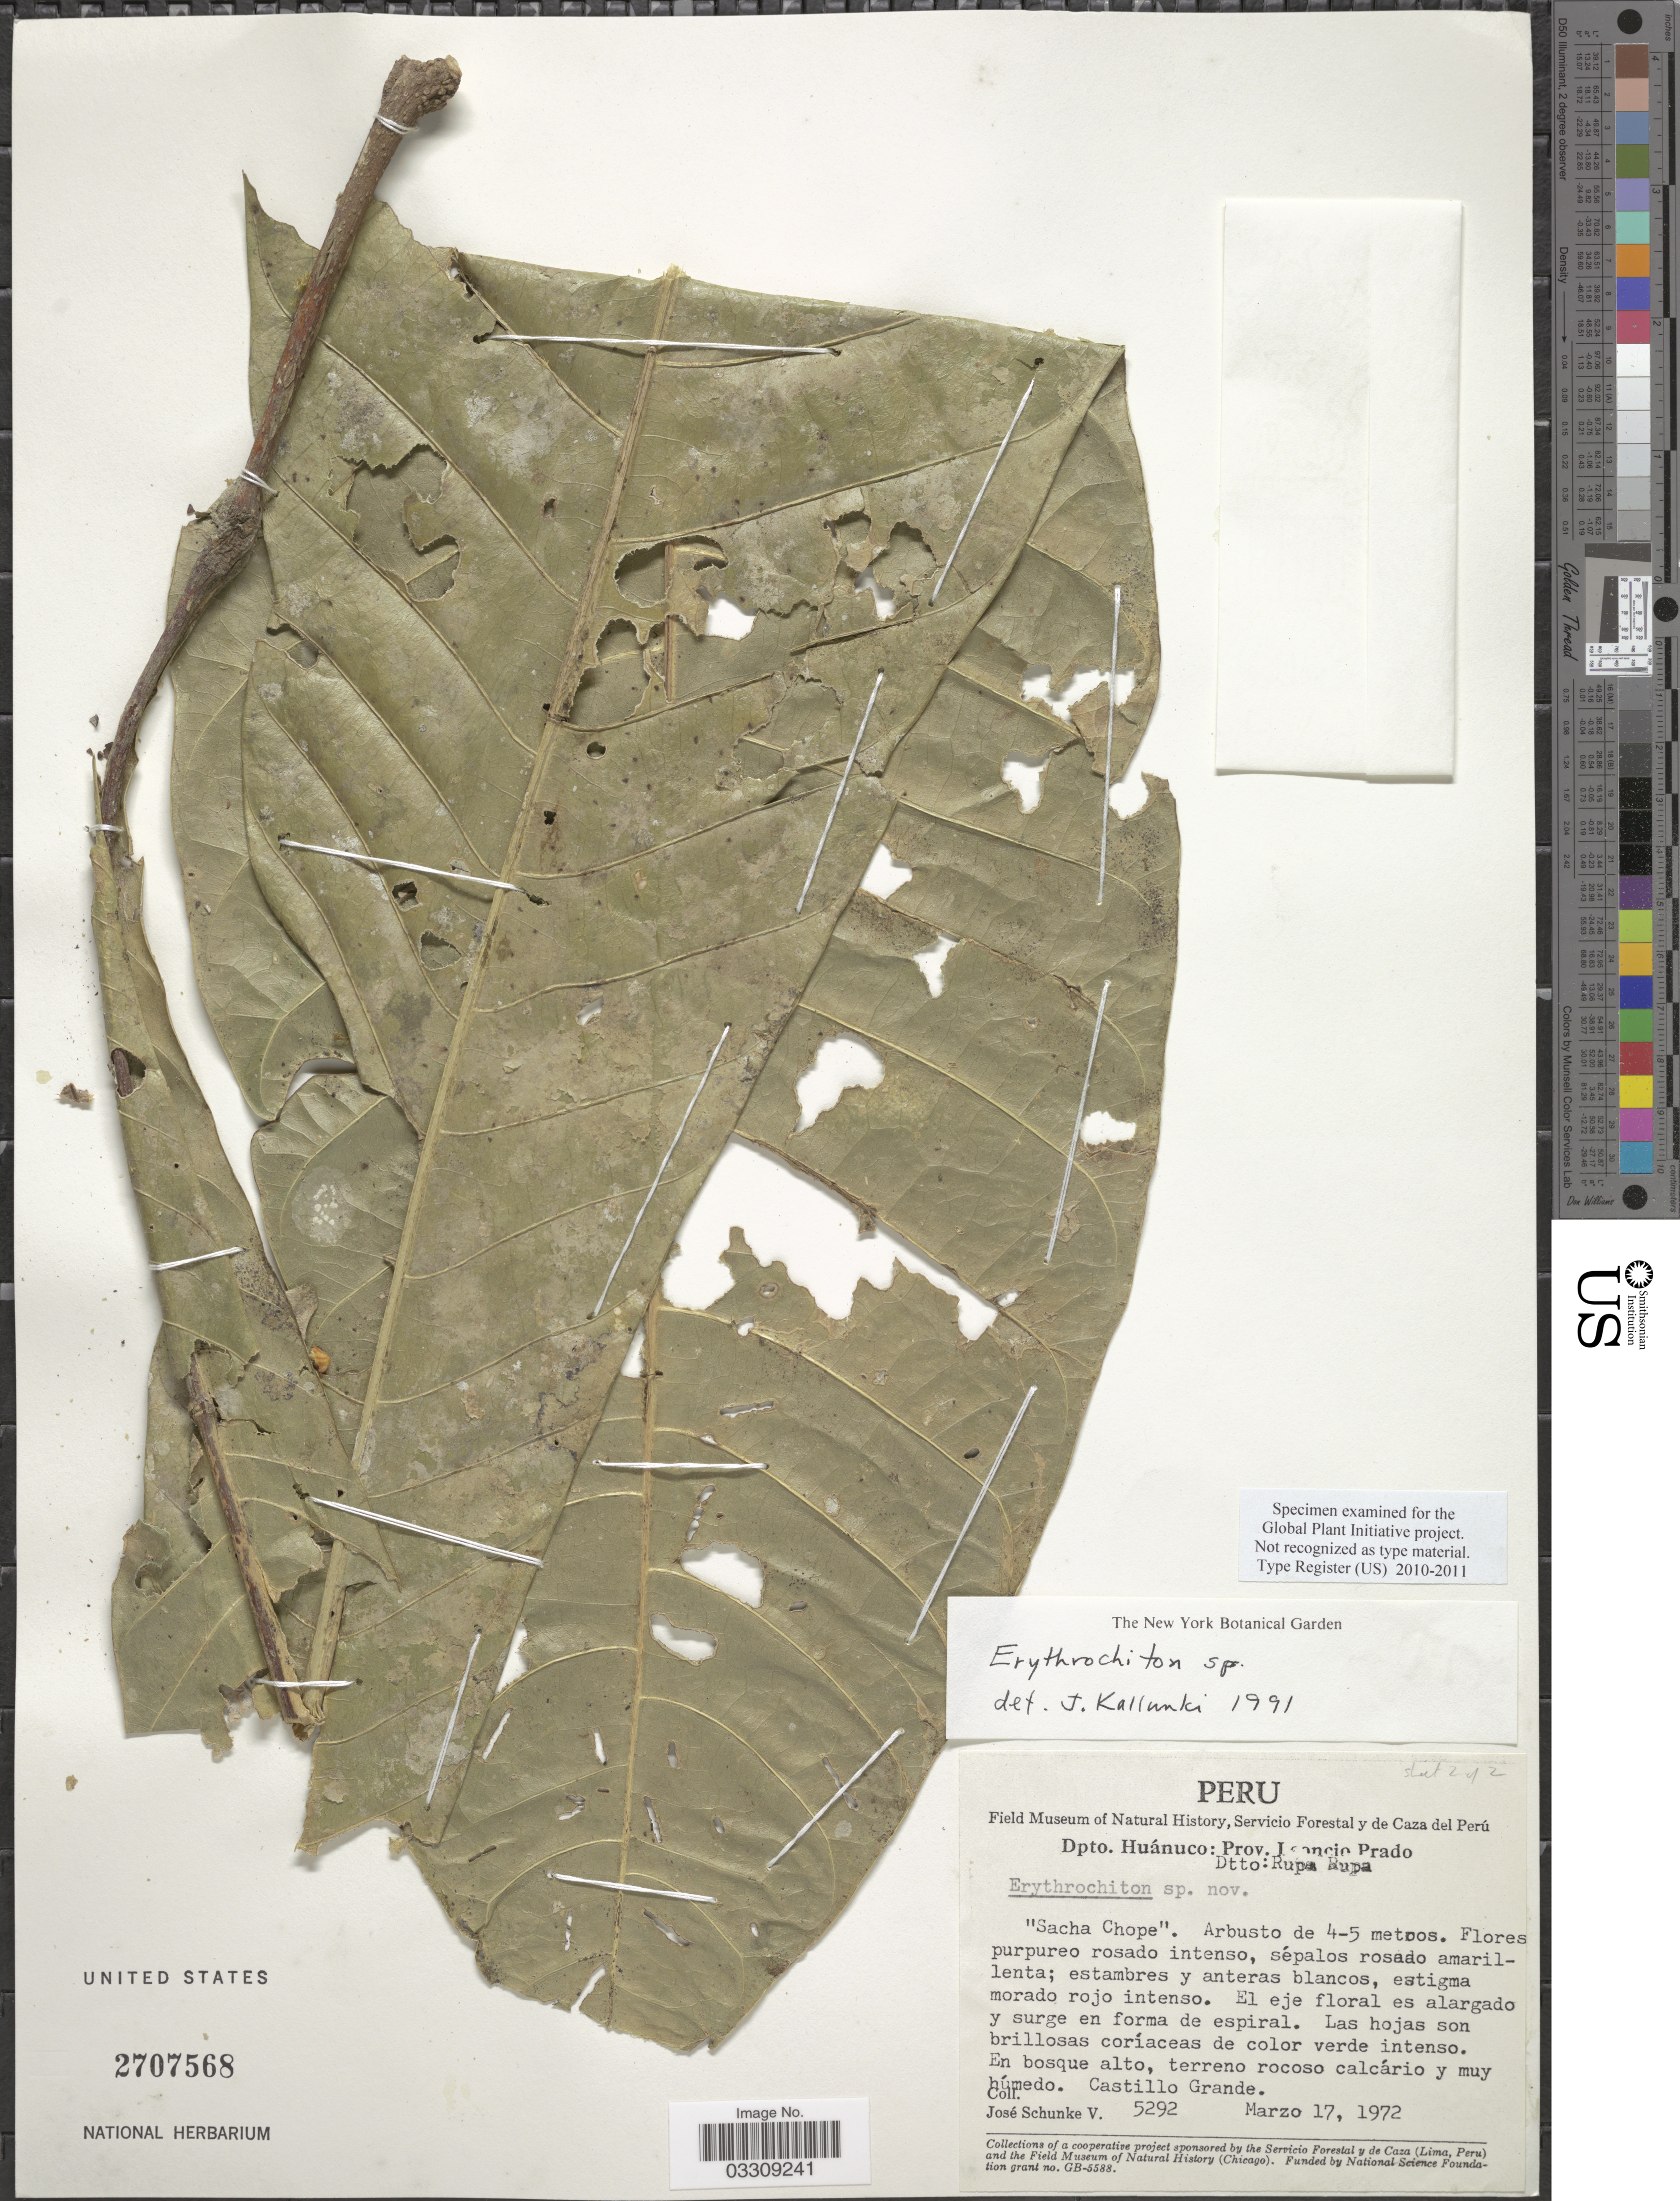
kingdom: Plantae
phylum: Tracheophyta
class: Magnoliopsida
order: Sapindales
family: Rutaceae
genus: Erythrochiton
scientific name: Erythrochiton sp.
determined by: Londoño-Echeverri, Y.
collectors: J. Schunke Vigo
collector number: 5292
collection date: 1972-03-17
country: Peru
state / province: Huánuco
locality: Dpto. Huánuco: Prov. Ignacio Prado. Dtto: Rupa Rupa. Castillo Grande.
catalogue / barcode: US 2707568